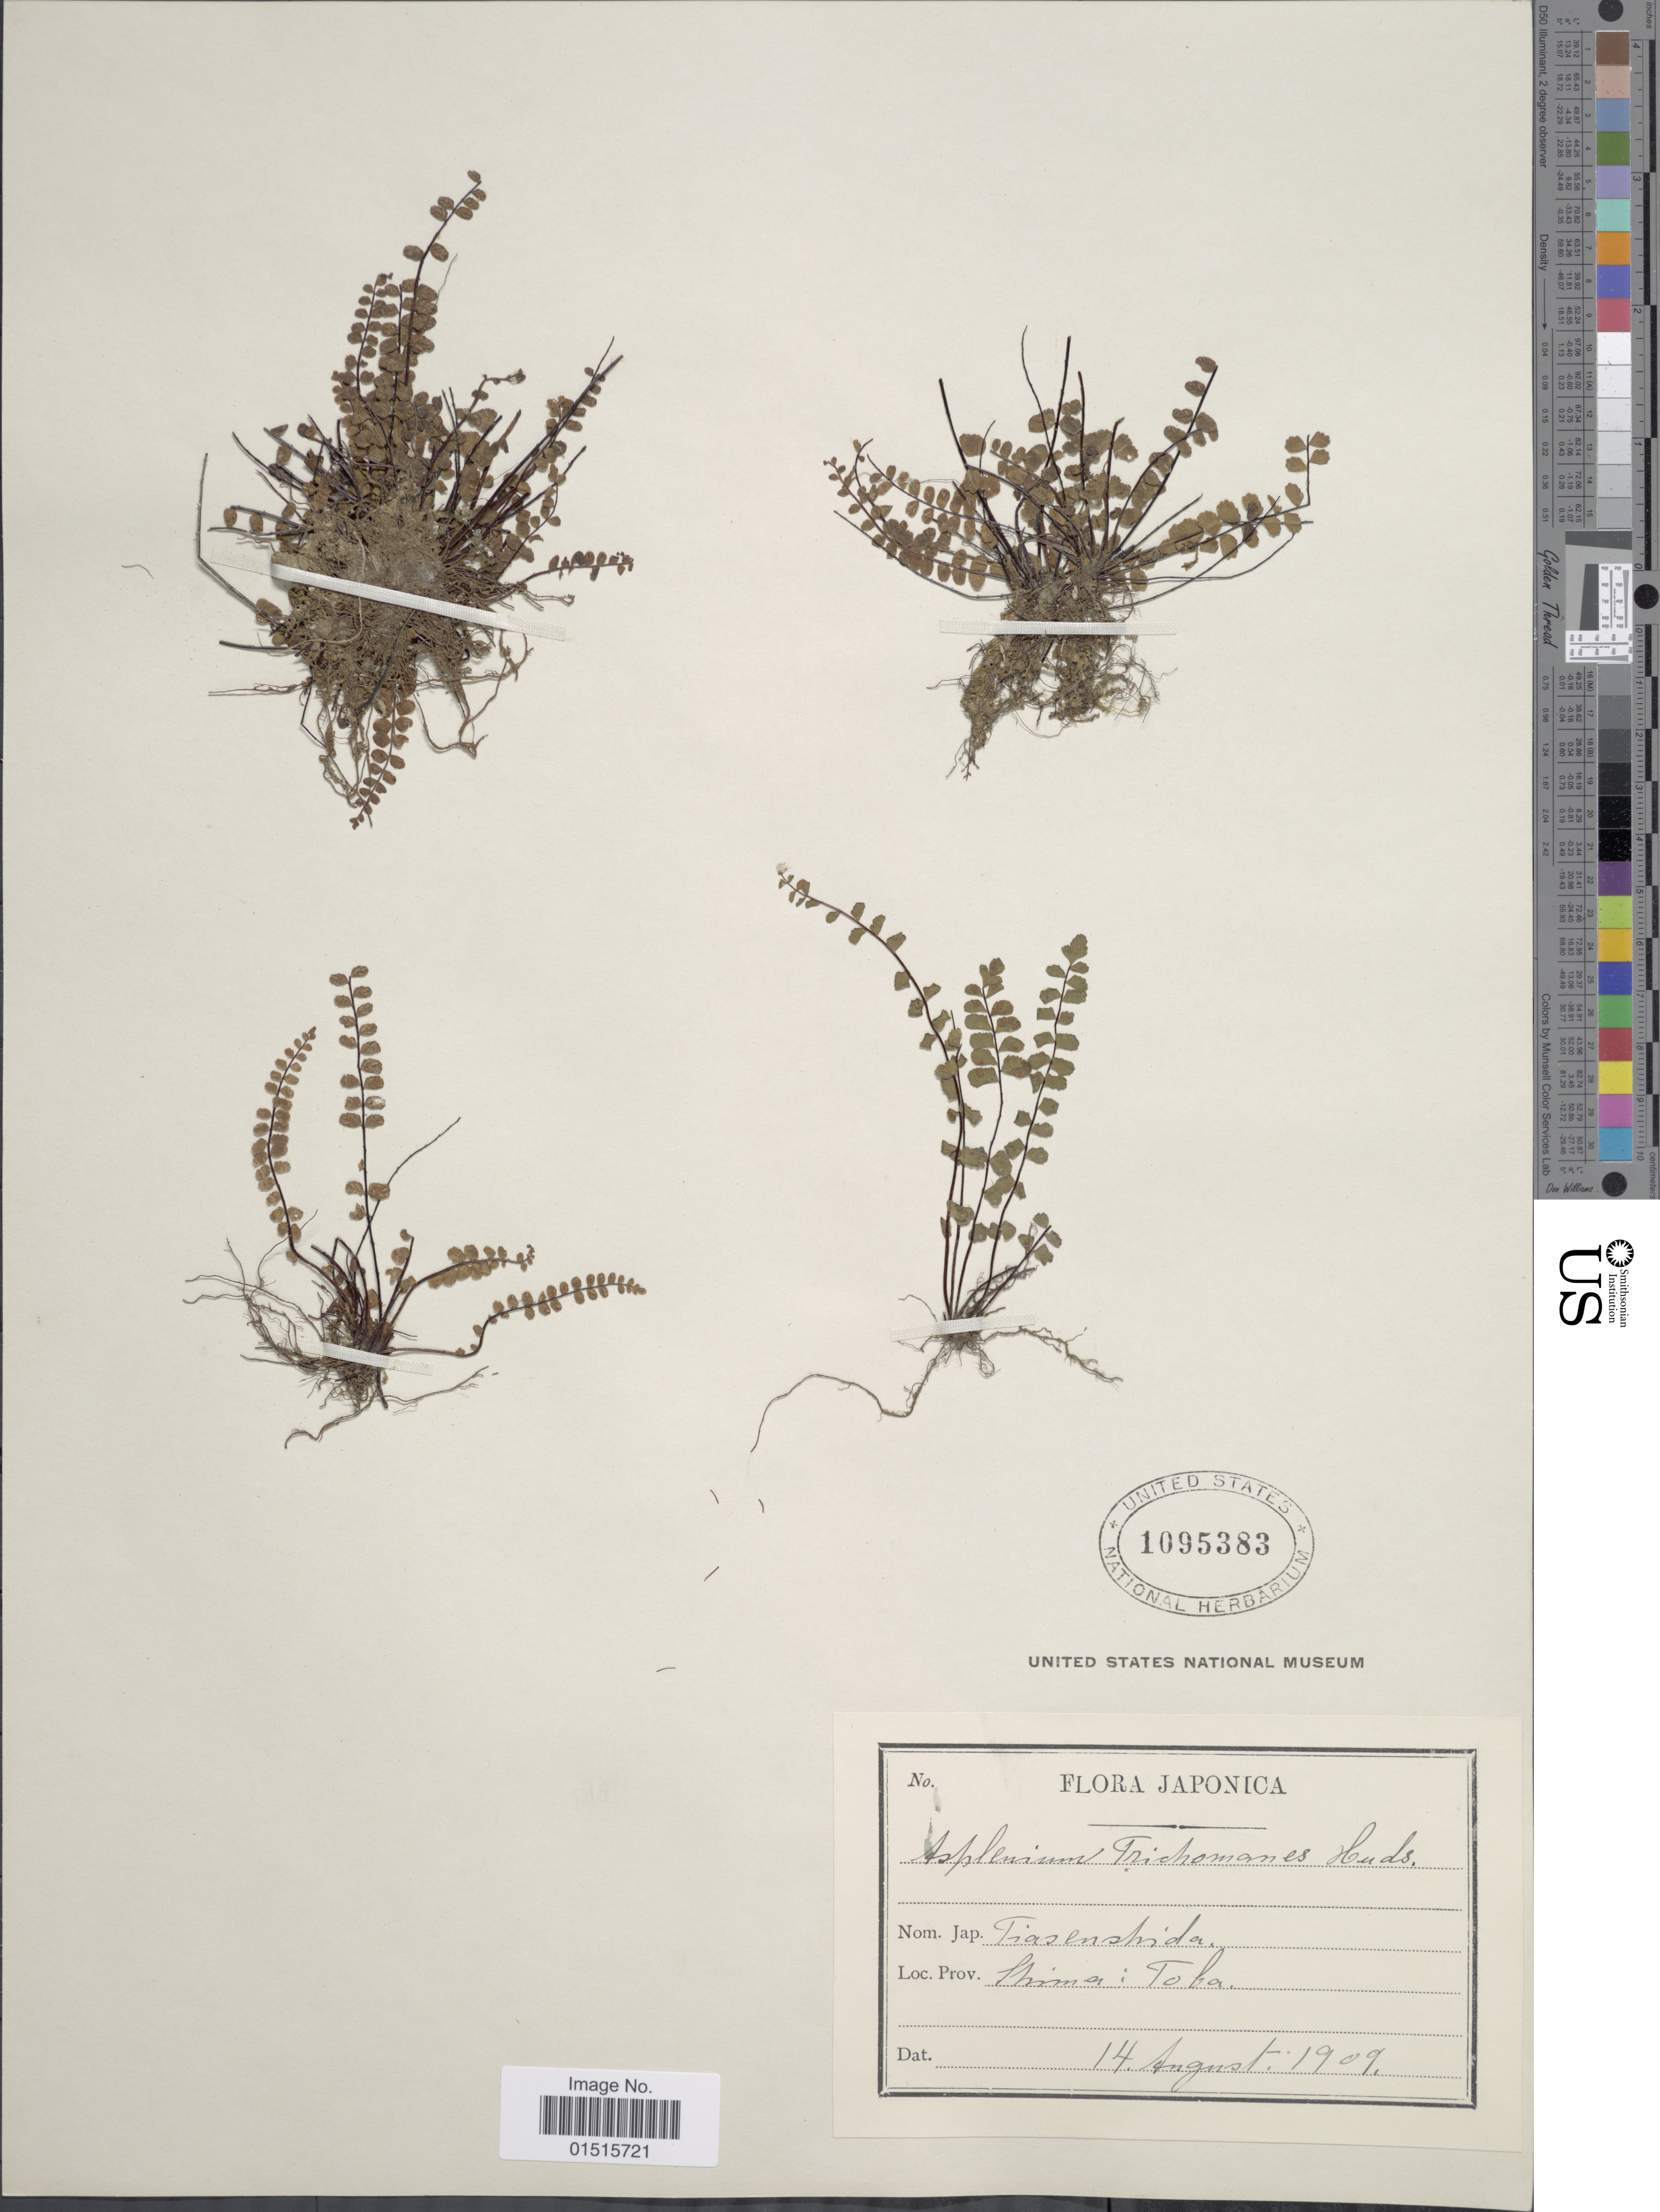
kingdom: Plantae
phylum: Tracheophyta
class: Polypodiopsida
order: Polypodiales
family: Aspleniaceae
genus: Asplenium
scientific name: Asplenium trichomanes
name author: L.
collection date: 1909-08-14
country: Japan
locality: Shima: Toba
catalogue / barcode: US 1095383